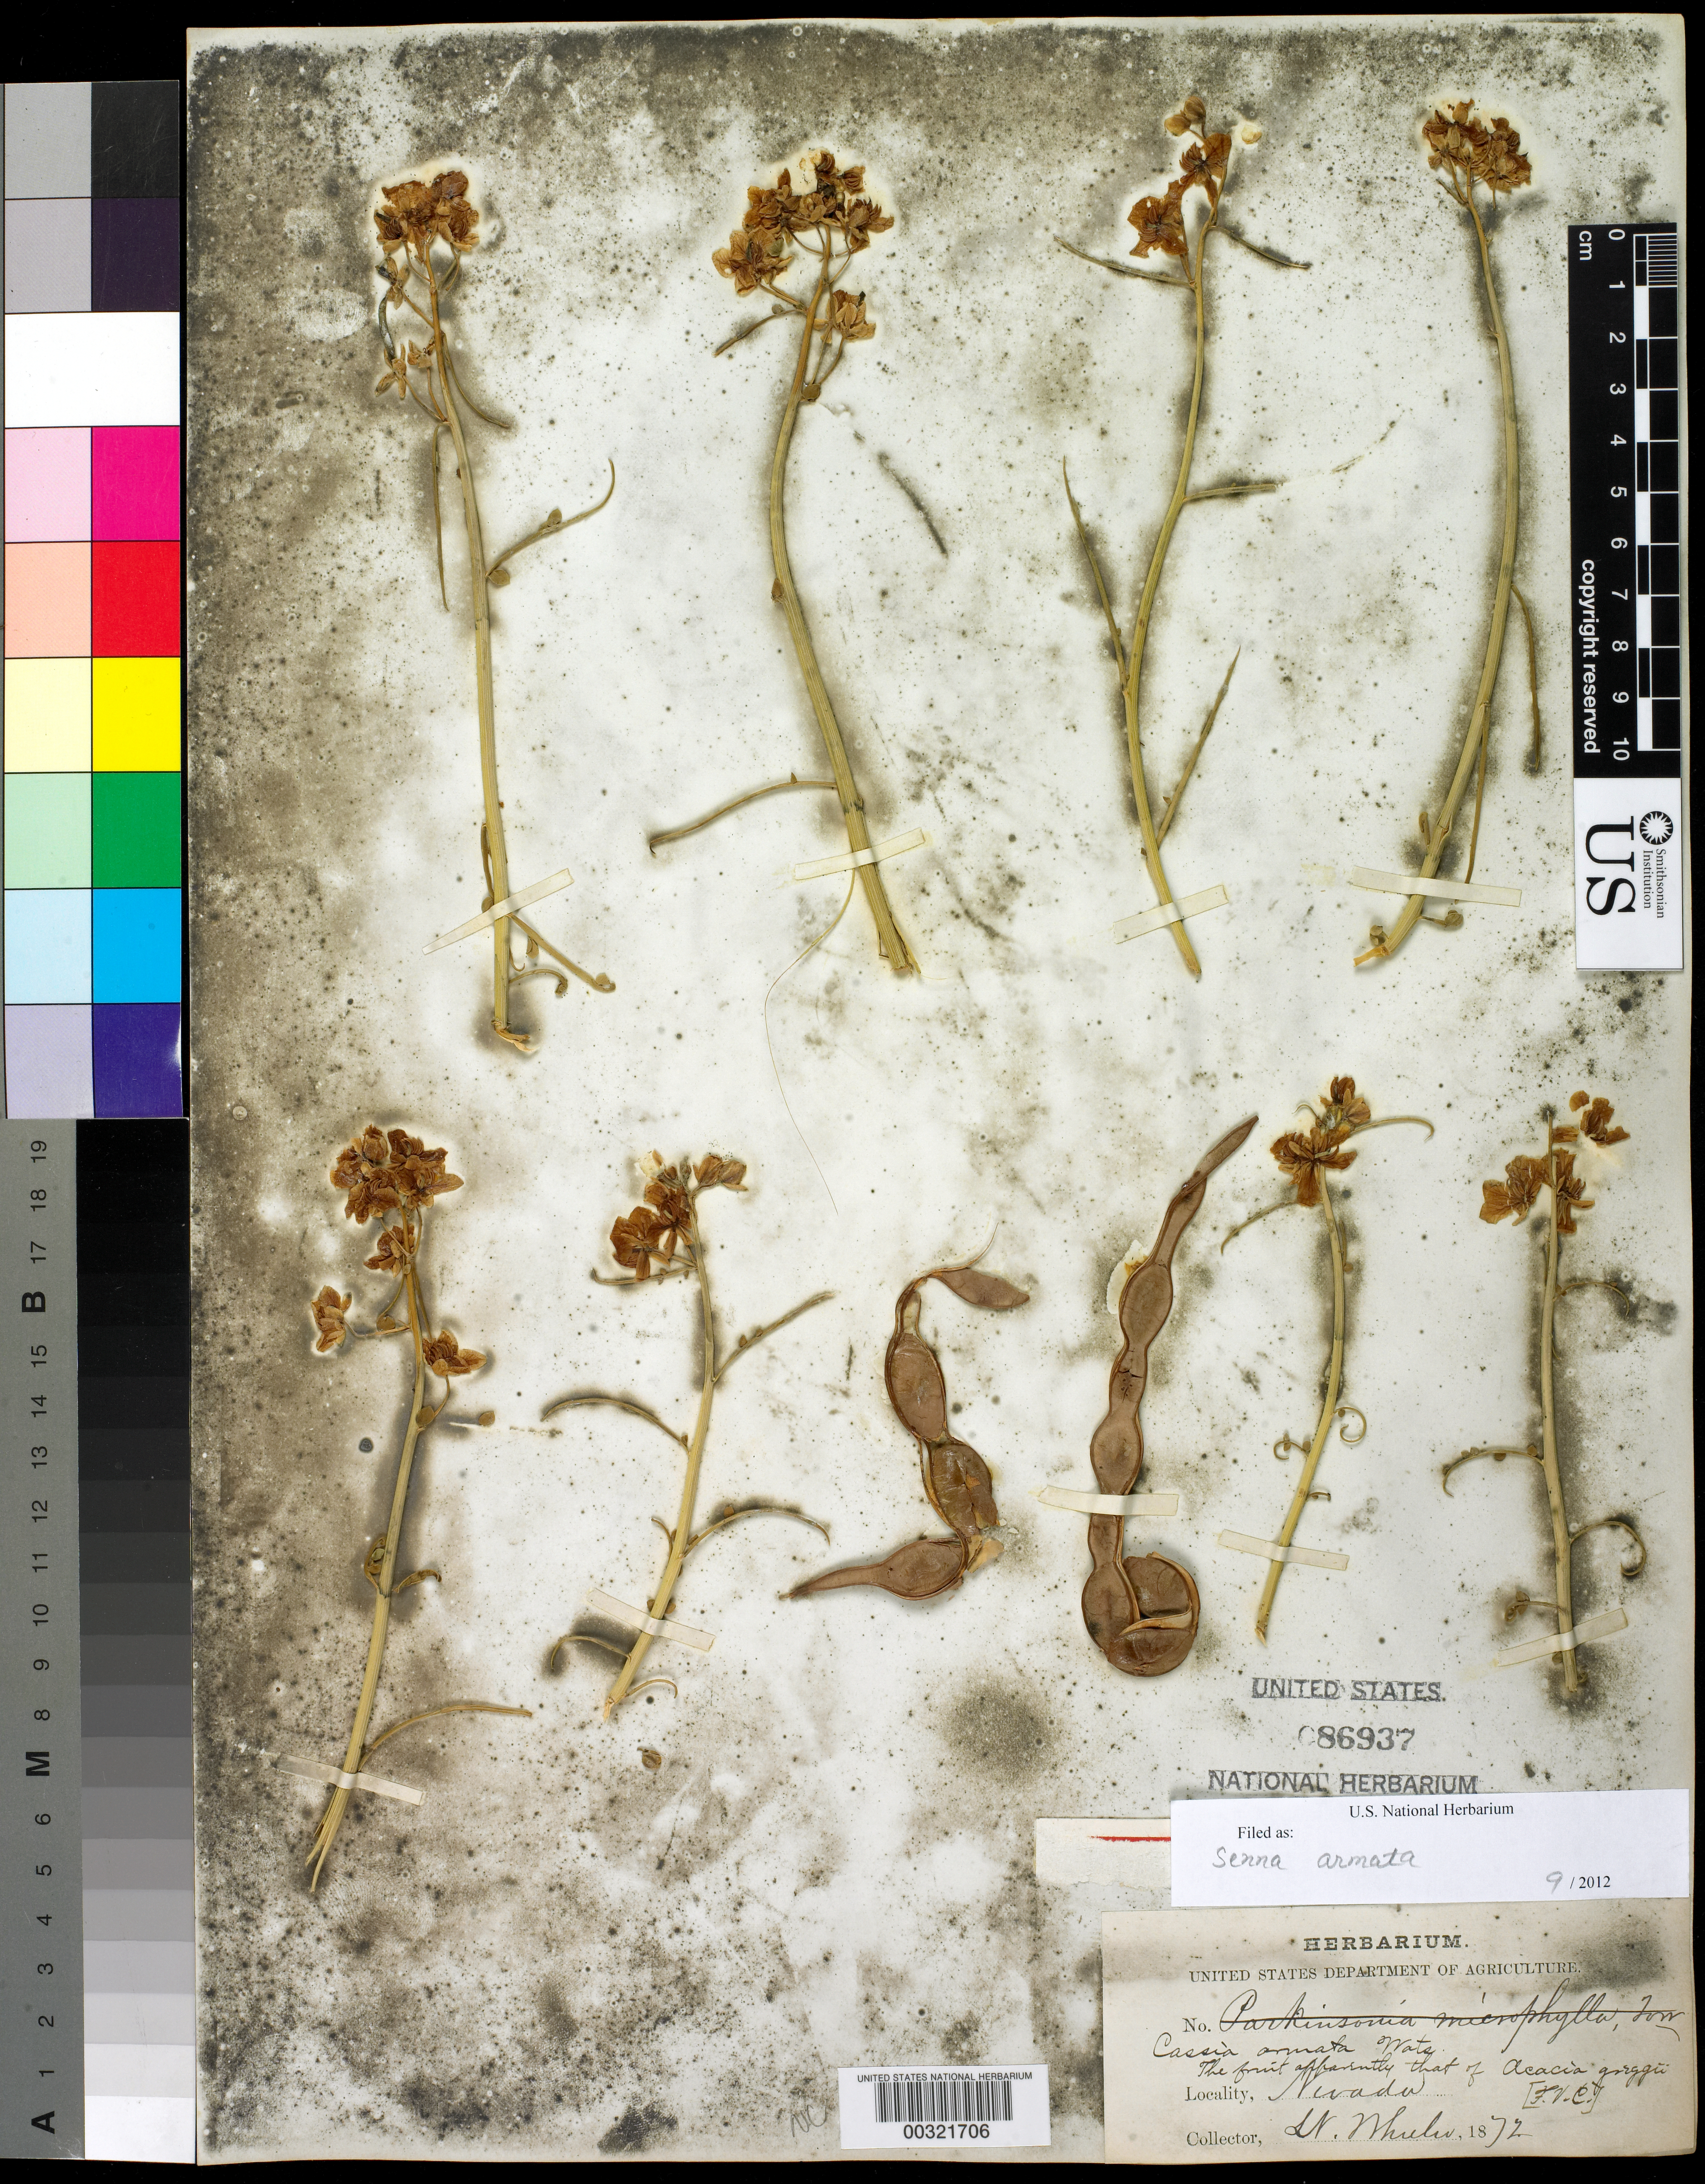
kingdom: Plantae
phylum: Tracheophyta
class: Magnoliopsida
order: Fabales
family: Fabaceae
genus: Senna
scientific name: Senna armata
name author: (S. Watson) H.S. Irwin & Barneby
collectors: L. Wheeler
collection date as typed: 1872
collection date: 1872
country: United States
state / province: Nevada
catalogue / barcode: US 86937